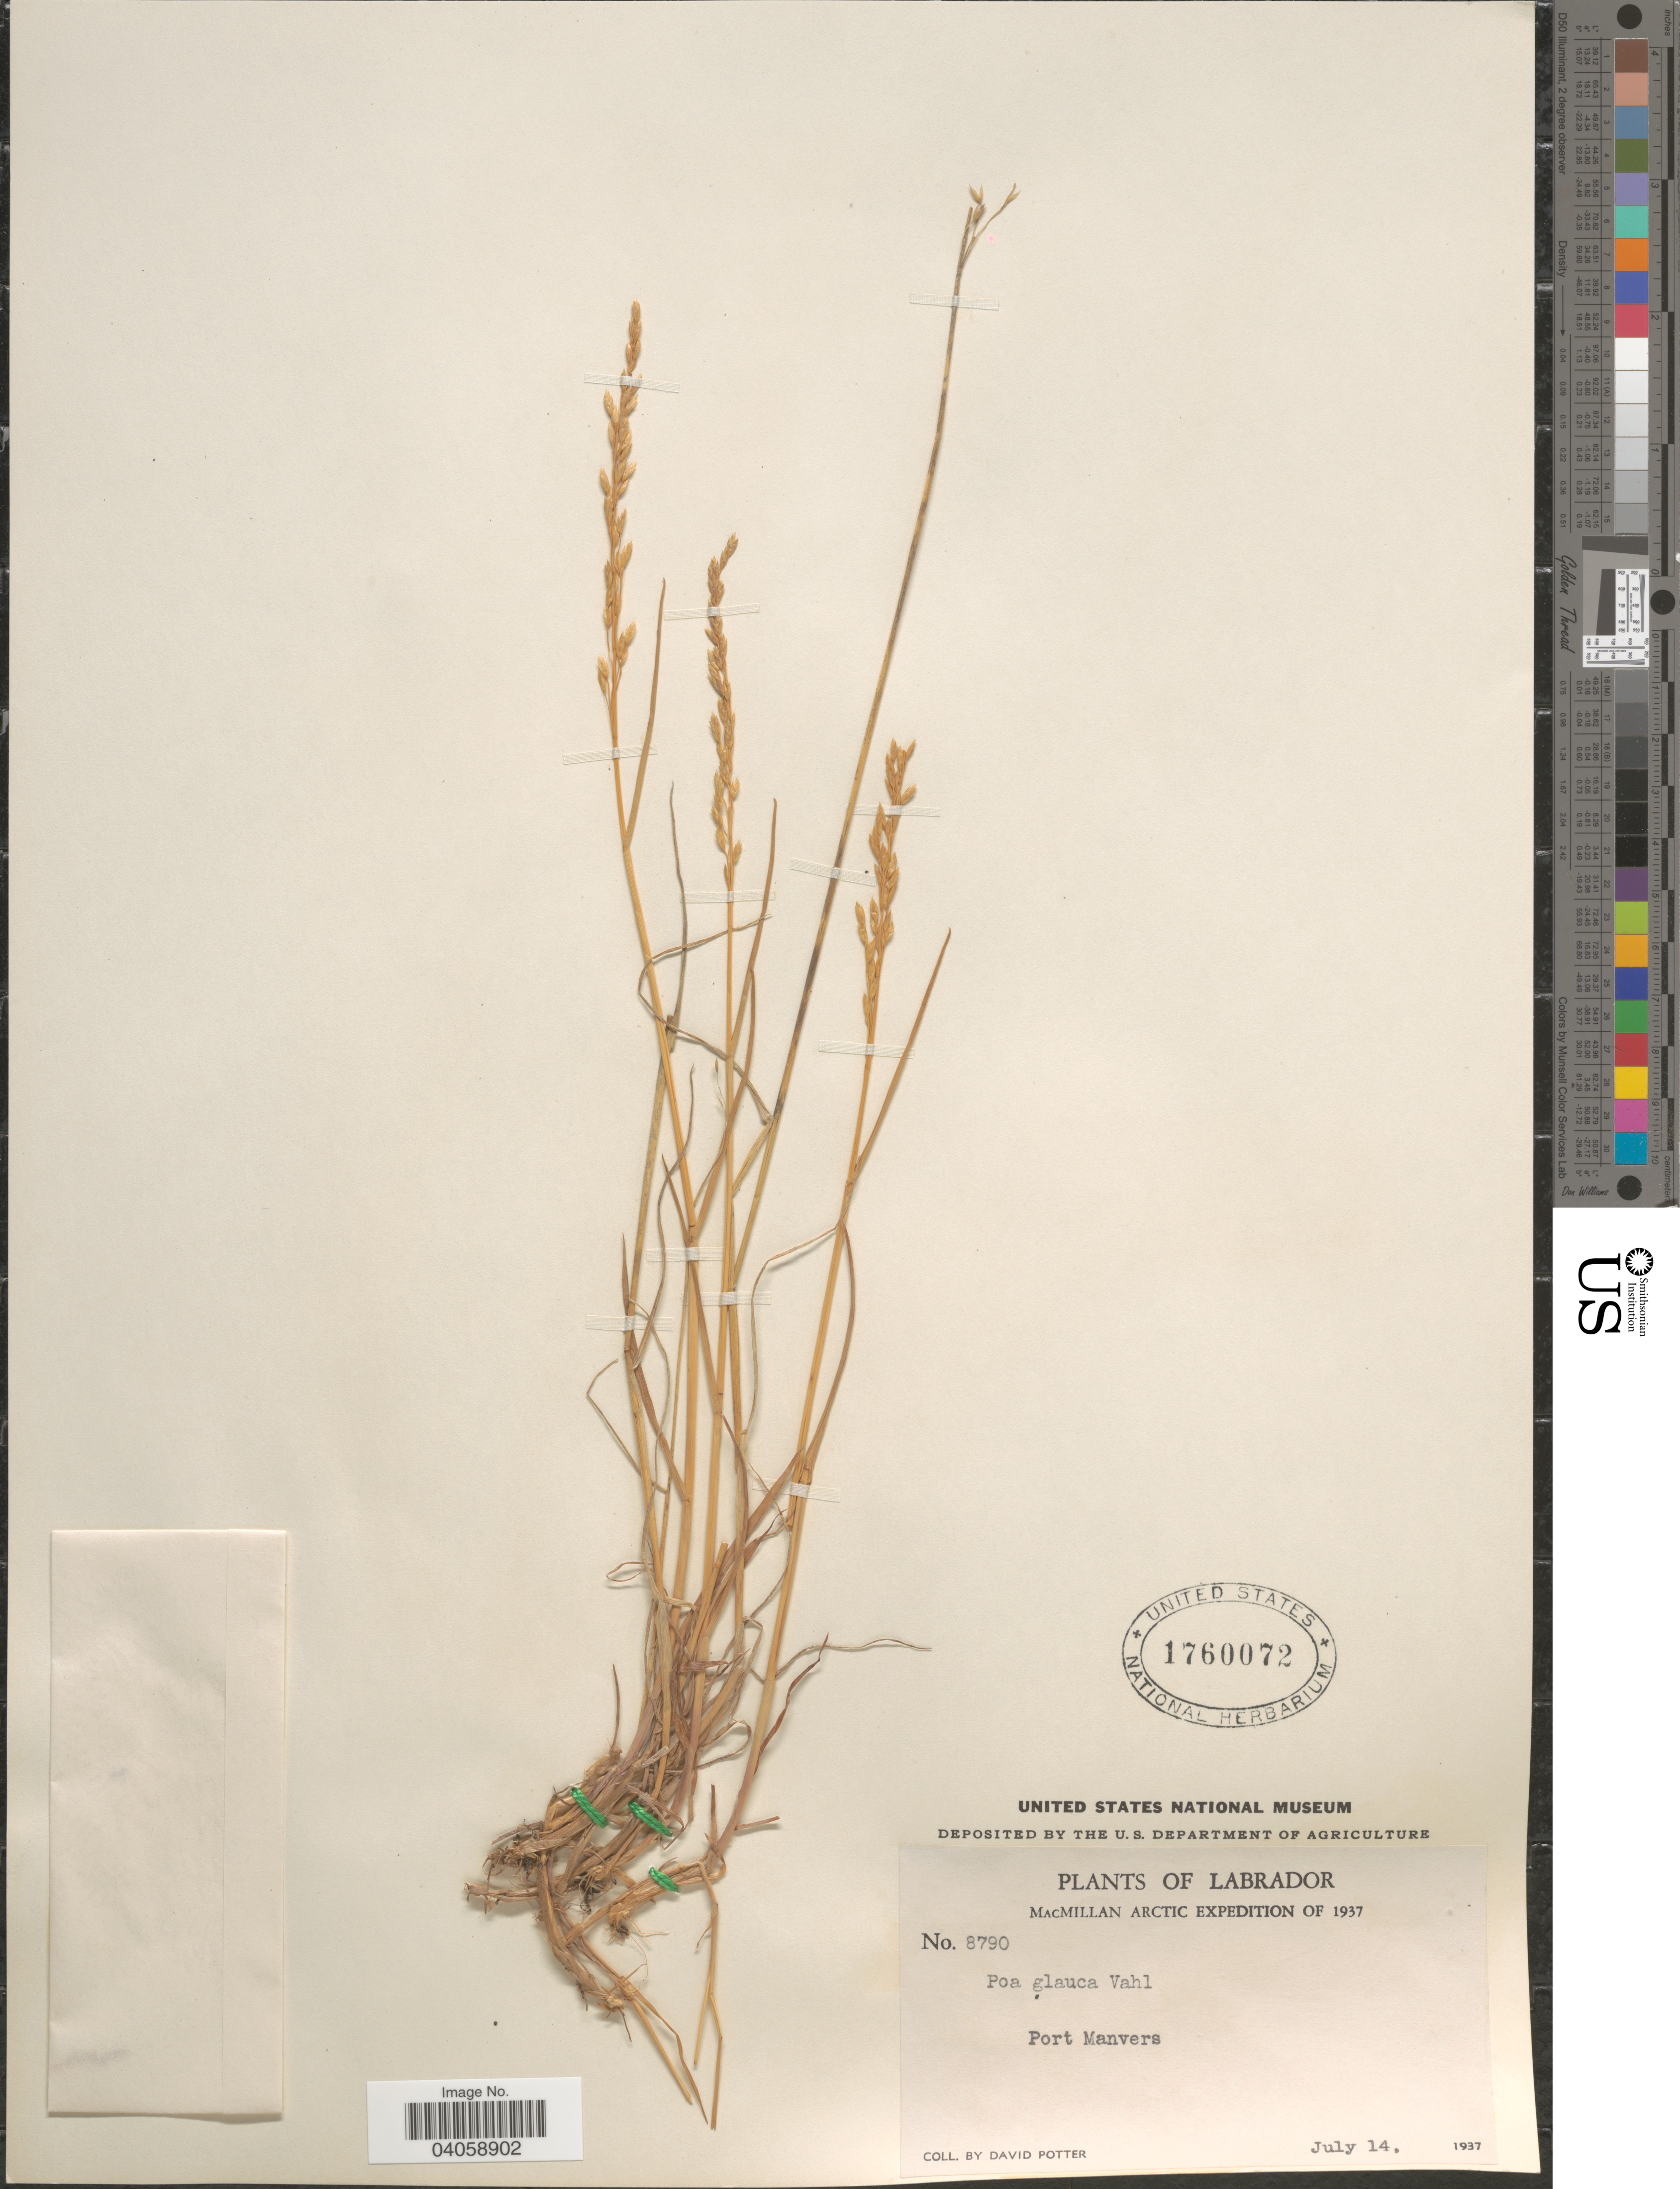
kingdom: Plantae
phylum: Tracheophyta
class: Liliopsida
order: Poales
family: Poaceae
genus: Poa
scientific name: Poa glauca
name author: Vahl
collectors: D. Potter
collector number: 8790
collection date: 1937-07-14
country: Canada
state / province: Newfoundland and Labrador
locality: Labrador. Port Manvers.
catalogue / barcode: US 1760072